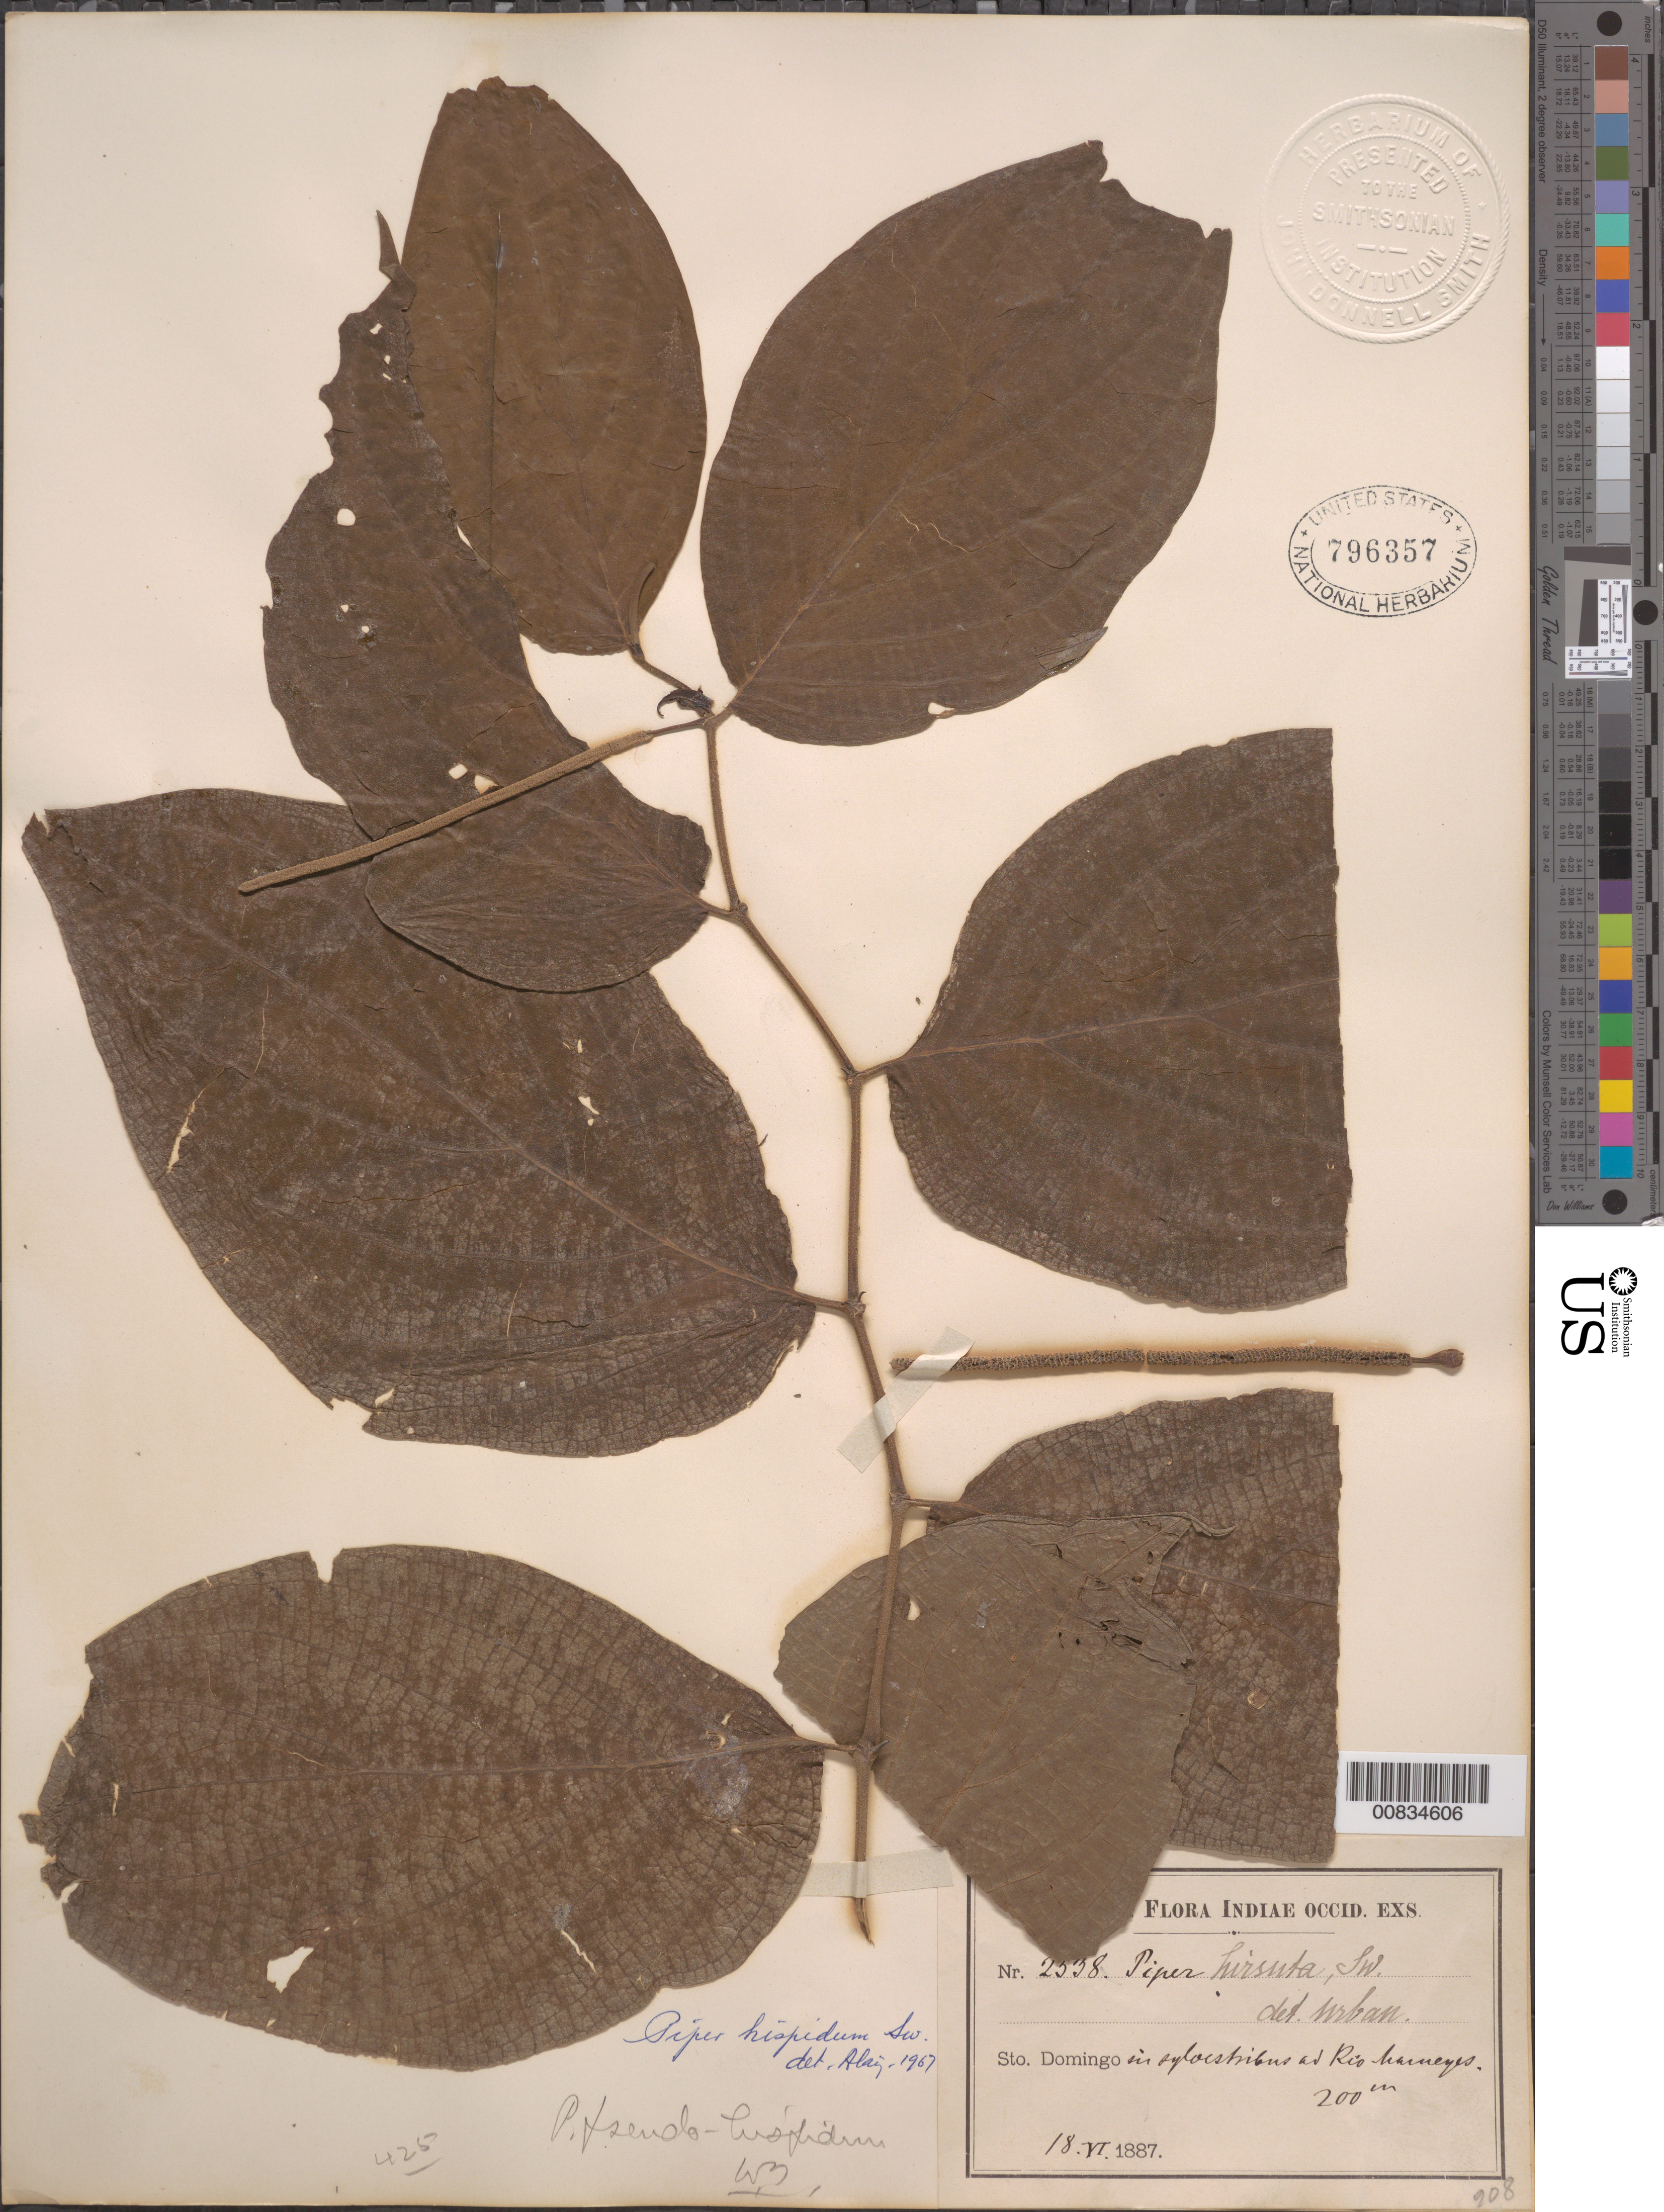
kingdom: Plantae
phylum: Tracheophyta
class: Magnoliopsida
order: Piperales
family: Piperaceae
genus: Piper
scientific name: Piper hispidum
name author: Sw.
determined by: Liogier, Alain H.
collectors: H. F. A. von Eggers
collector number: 2538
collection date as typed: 18 Jun 1887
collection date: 1887-06-18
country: Dominican Republic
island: Hispaniola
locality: Sto. Domingo ad Río Mameyes.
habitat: In sylvestribus.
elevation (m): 200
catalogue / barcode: US 796357